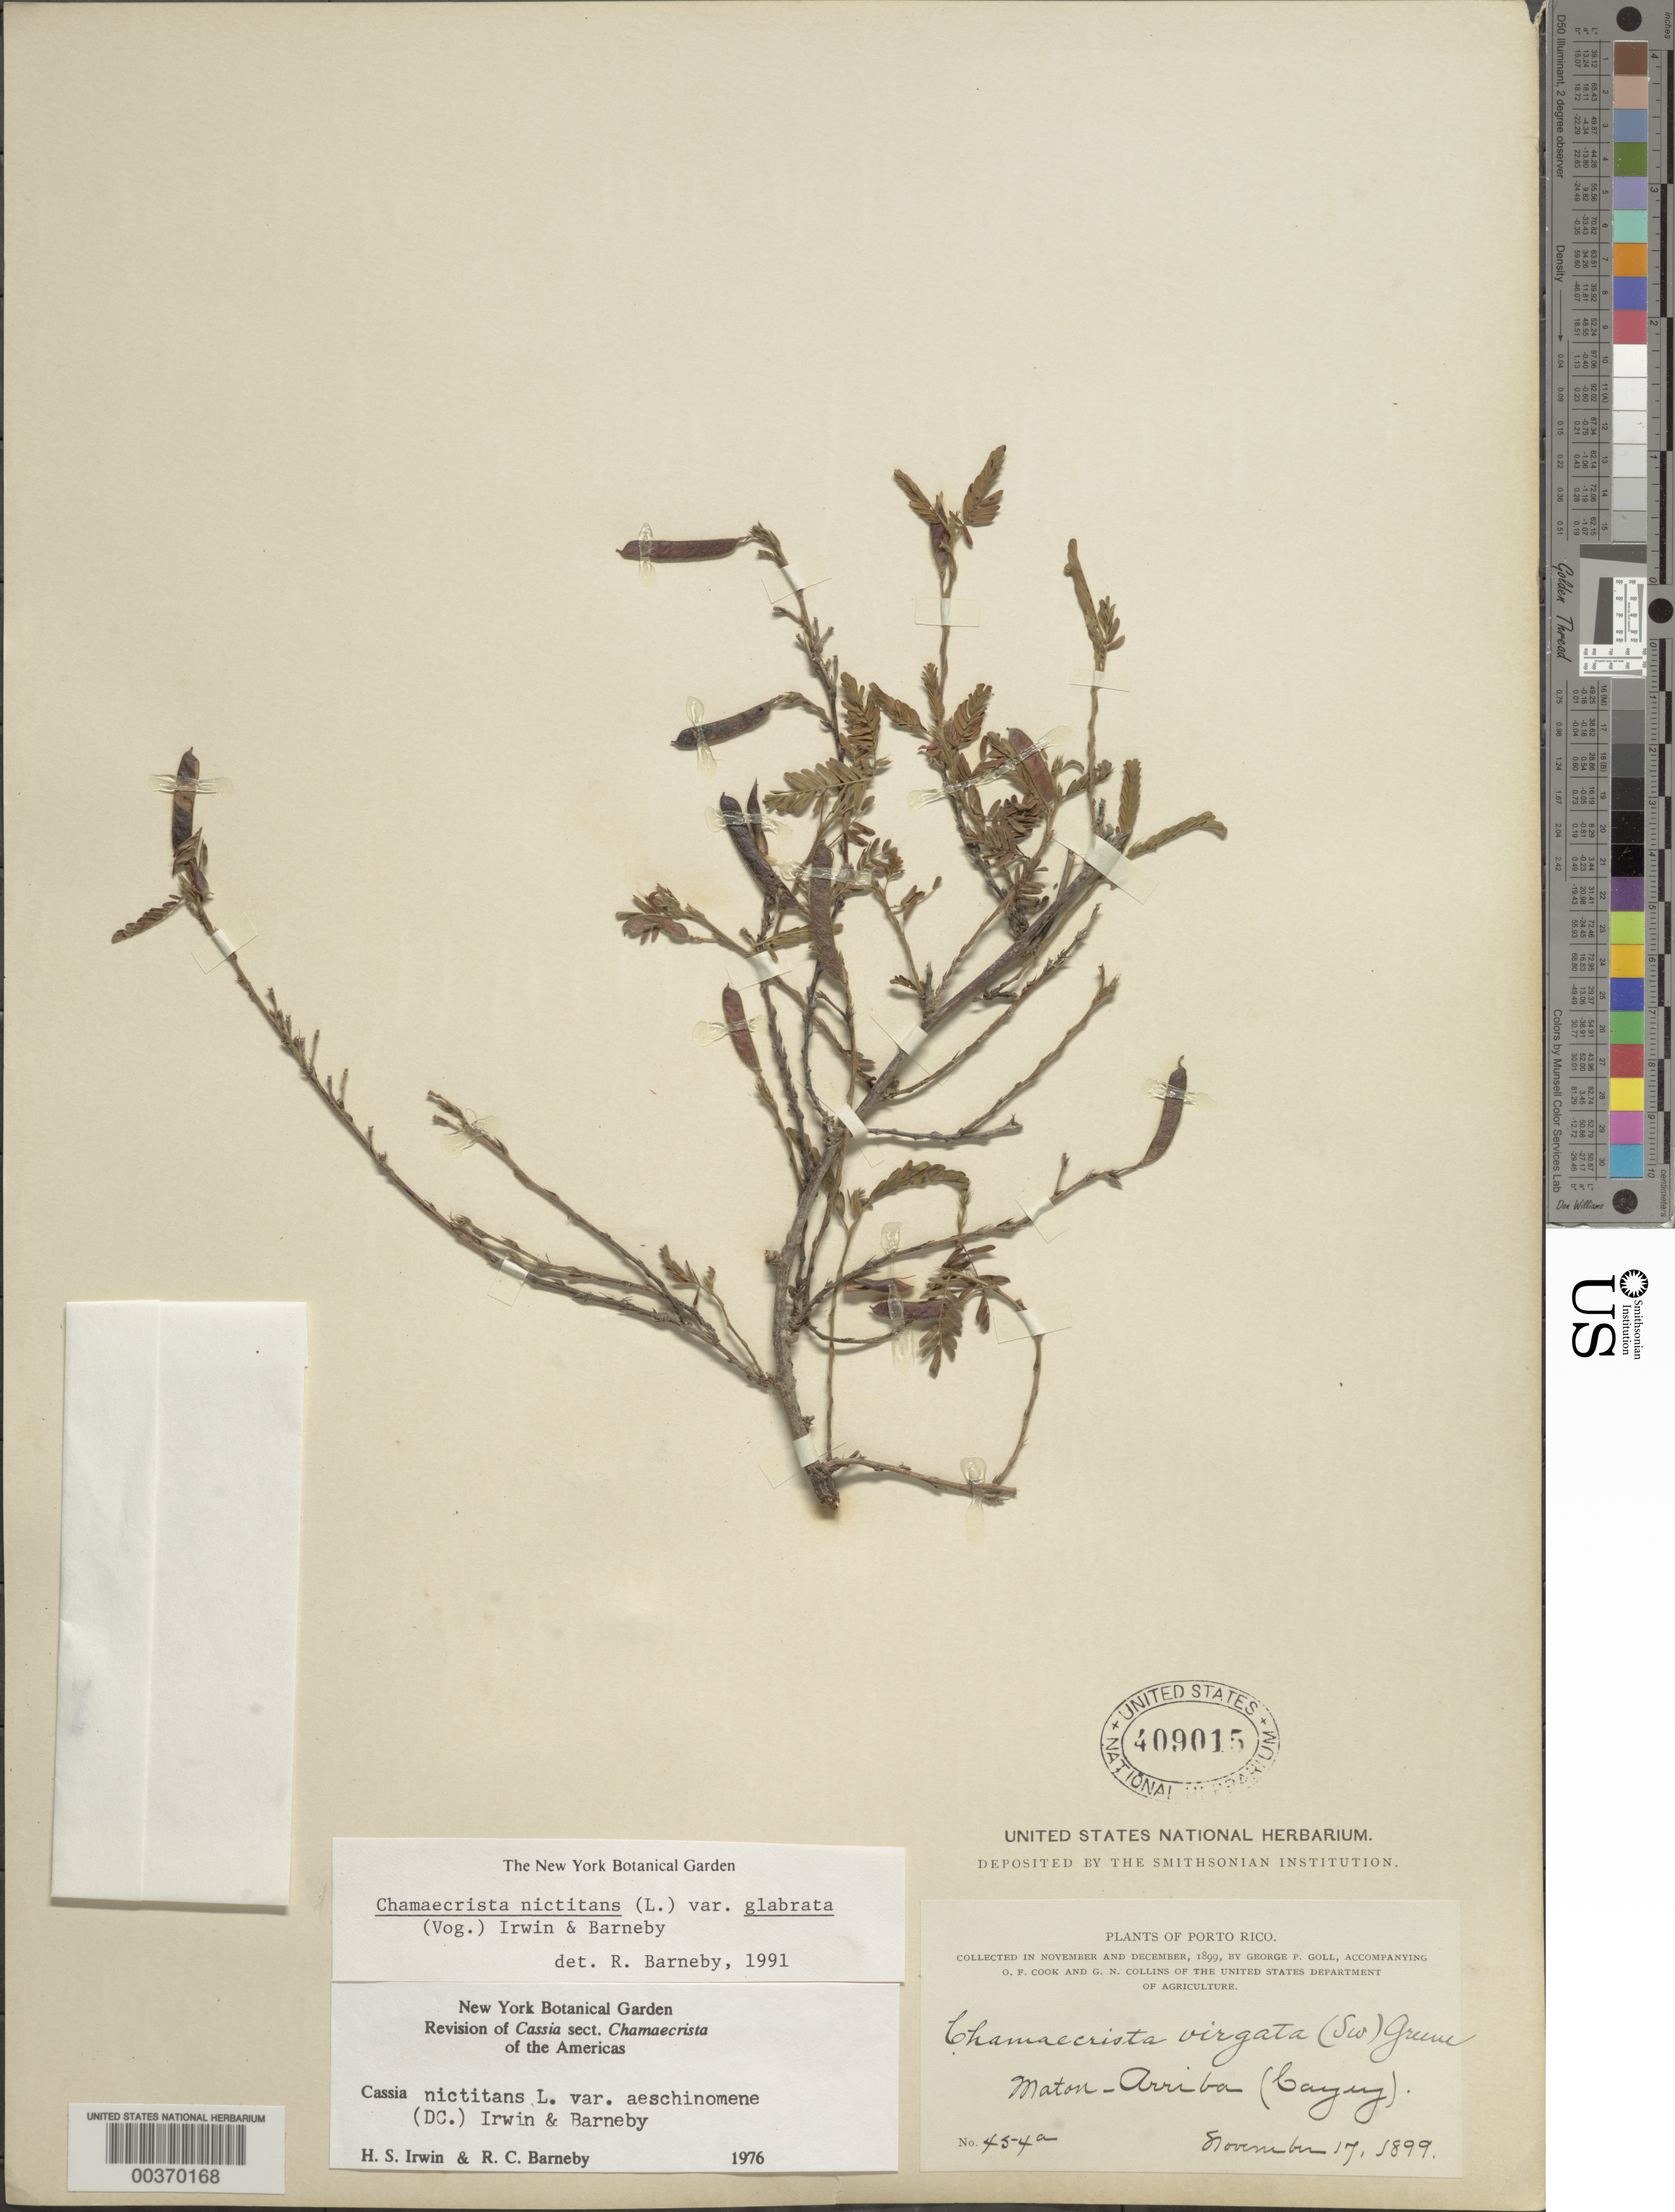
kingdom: Plantae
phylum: Tracheophyta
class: Magnoliopsida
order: Fabales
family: Fabaceae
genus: Chamaecrista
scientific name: Chamaecrista nictitans var. glabrata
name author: (Vogel) H.S. Irwin & Barneby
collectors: G. Goll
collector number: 454a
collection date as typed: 17 Nov 1899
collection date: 1899-11-17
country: Puerto Rico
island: Greater Antilles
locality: Maton-arriba (cayey)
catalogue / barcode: US 409015